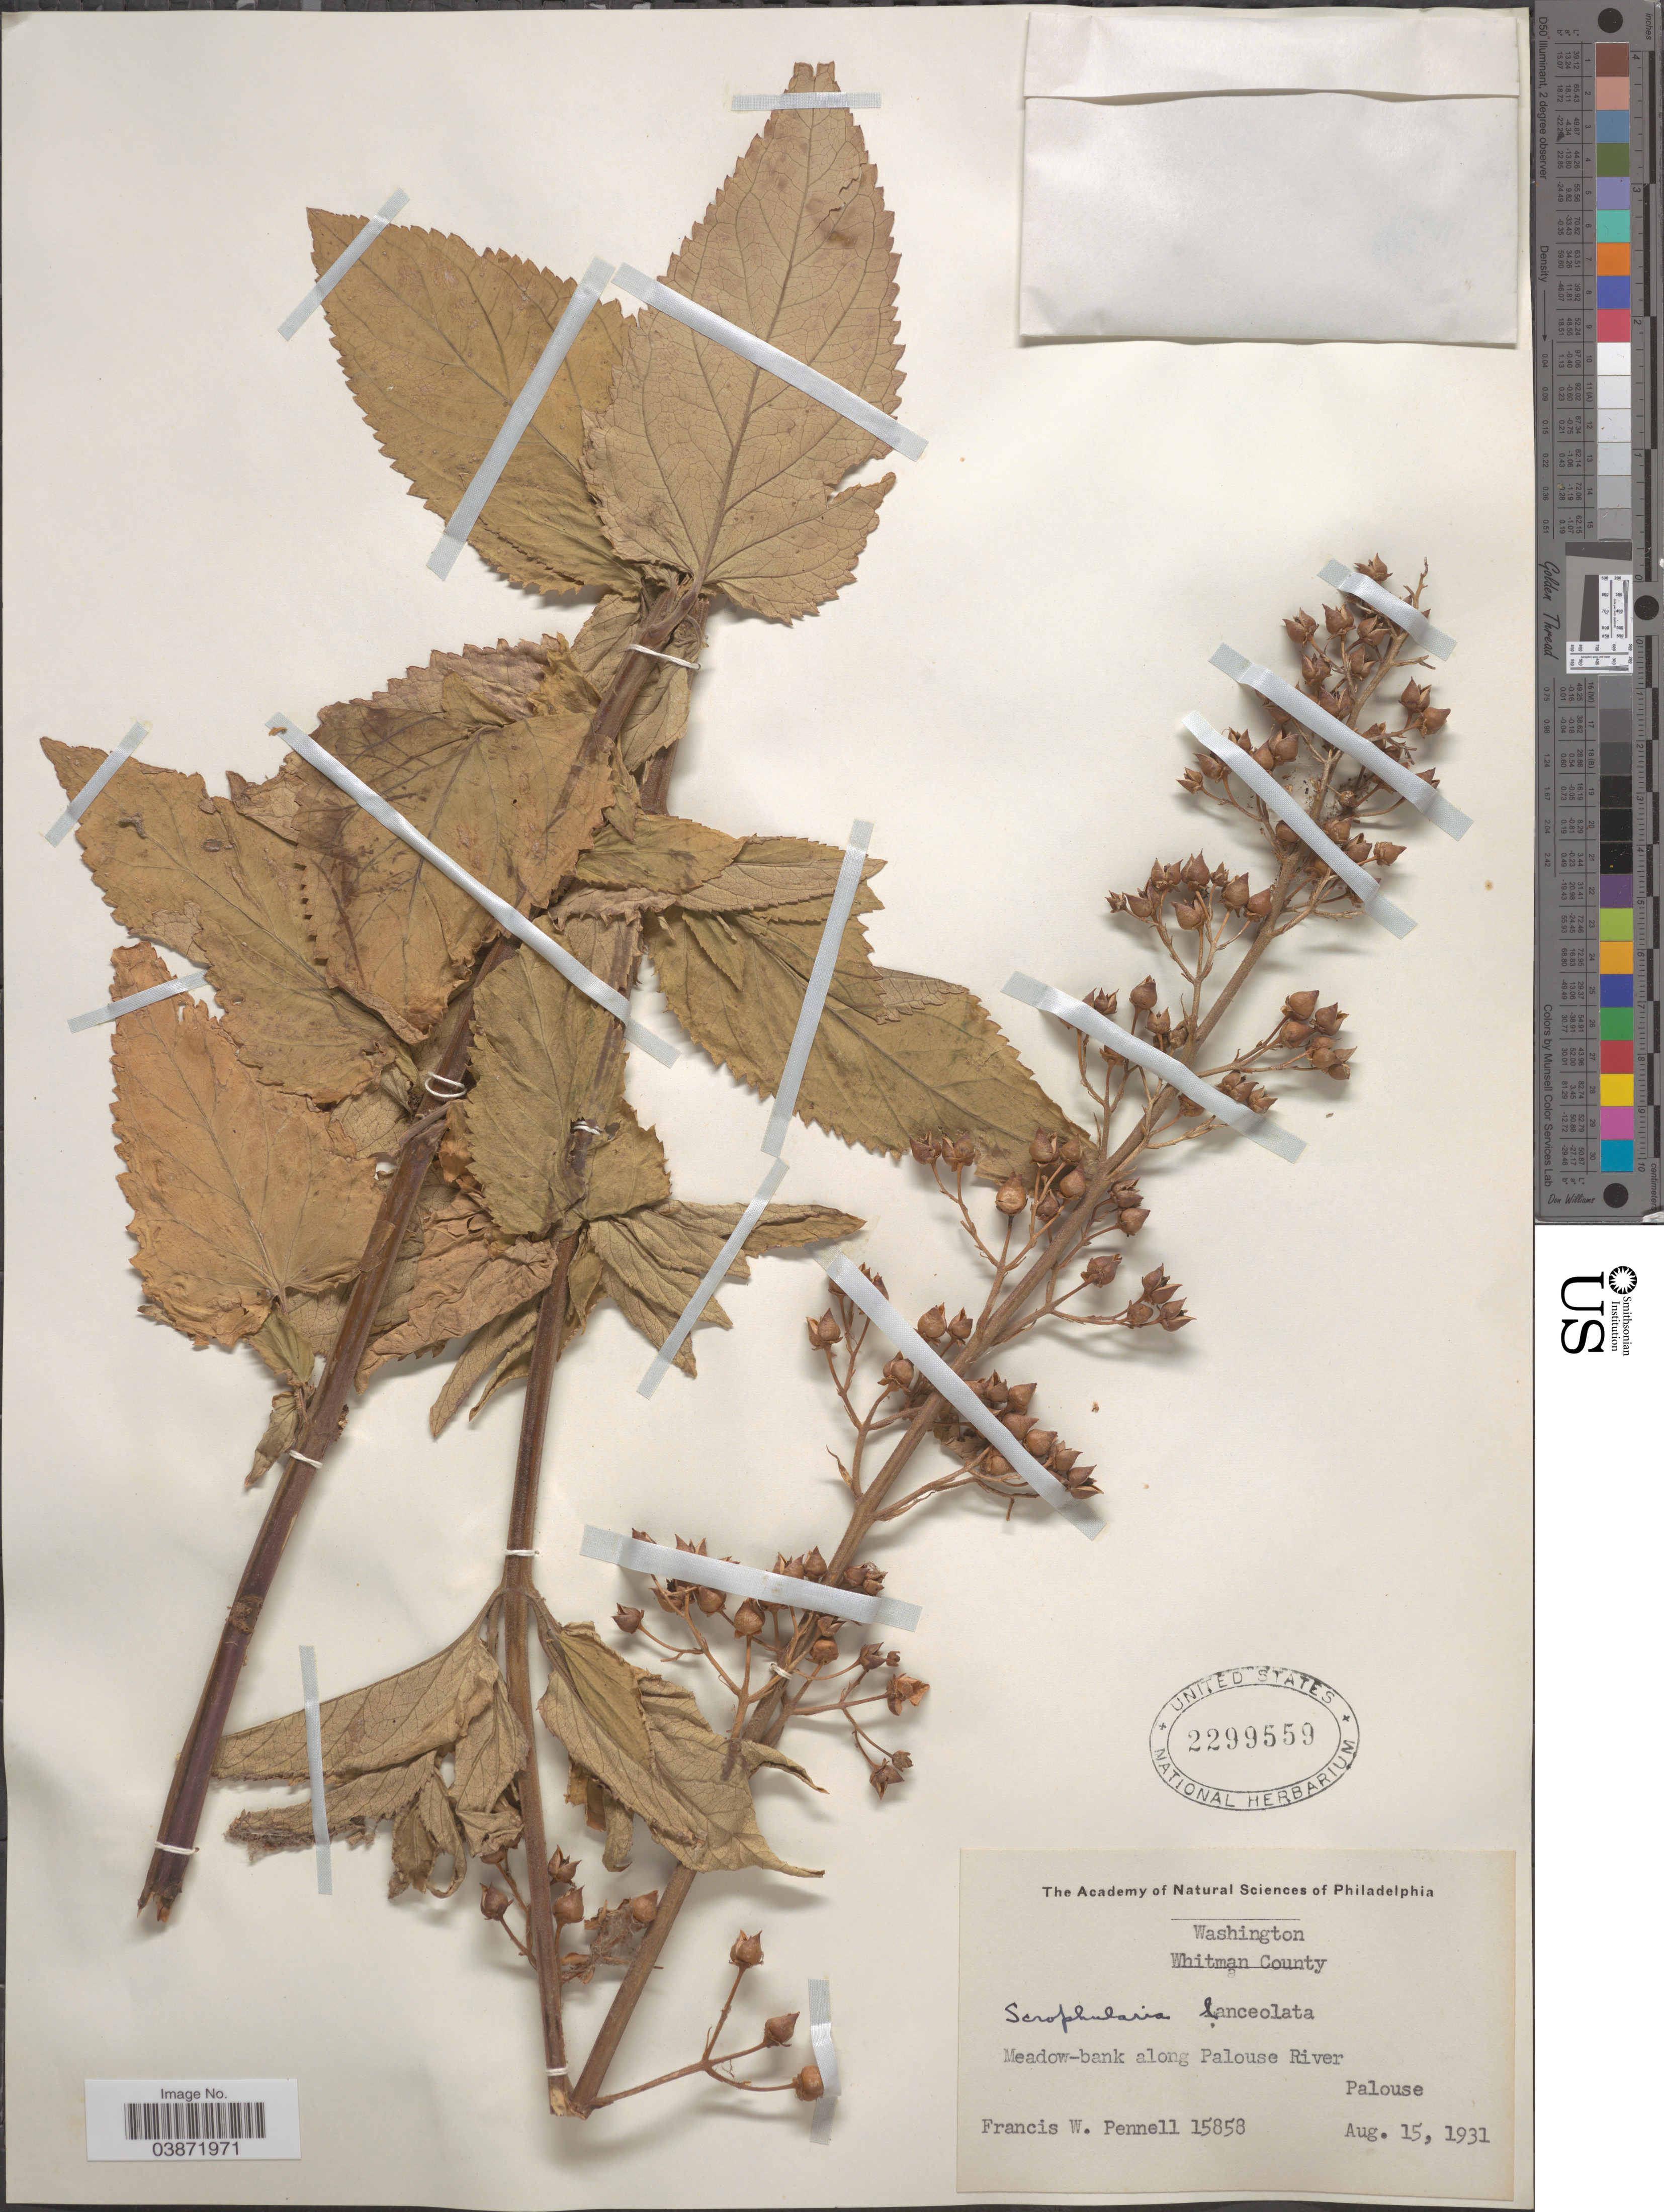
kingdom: Plantae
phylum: Tracheophyta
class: Magnoliopsida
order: Lamiales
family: Scrophulariaceae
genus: Scrophularia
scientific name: Scrophularia lanceolata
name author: Pursh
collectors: F. W. Pennell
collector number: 15858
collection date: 1931-08-15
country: United States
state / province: Washington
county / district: Whitman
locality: Whitman County. Meadow-bank along Palouse River. Palouse.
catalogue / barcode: US 2299559